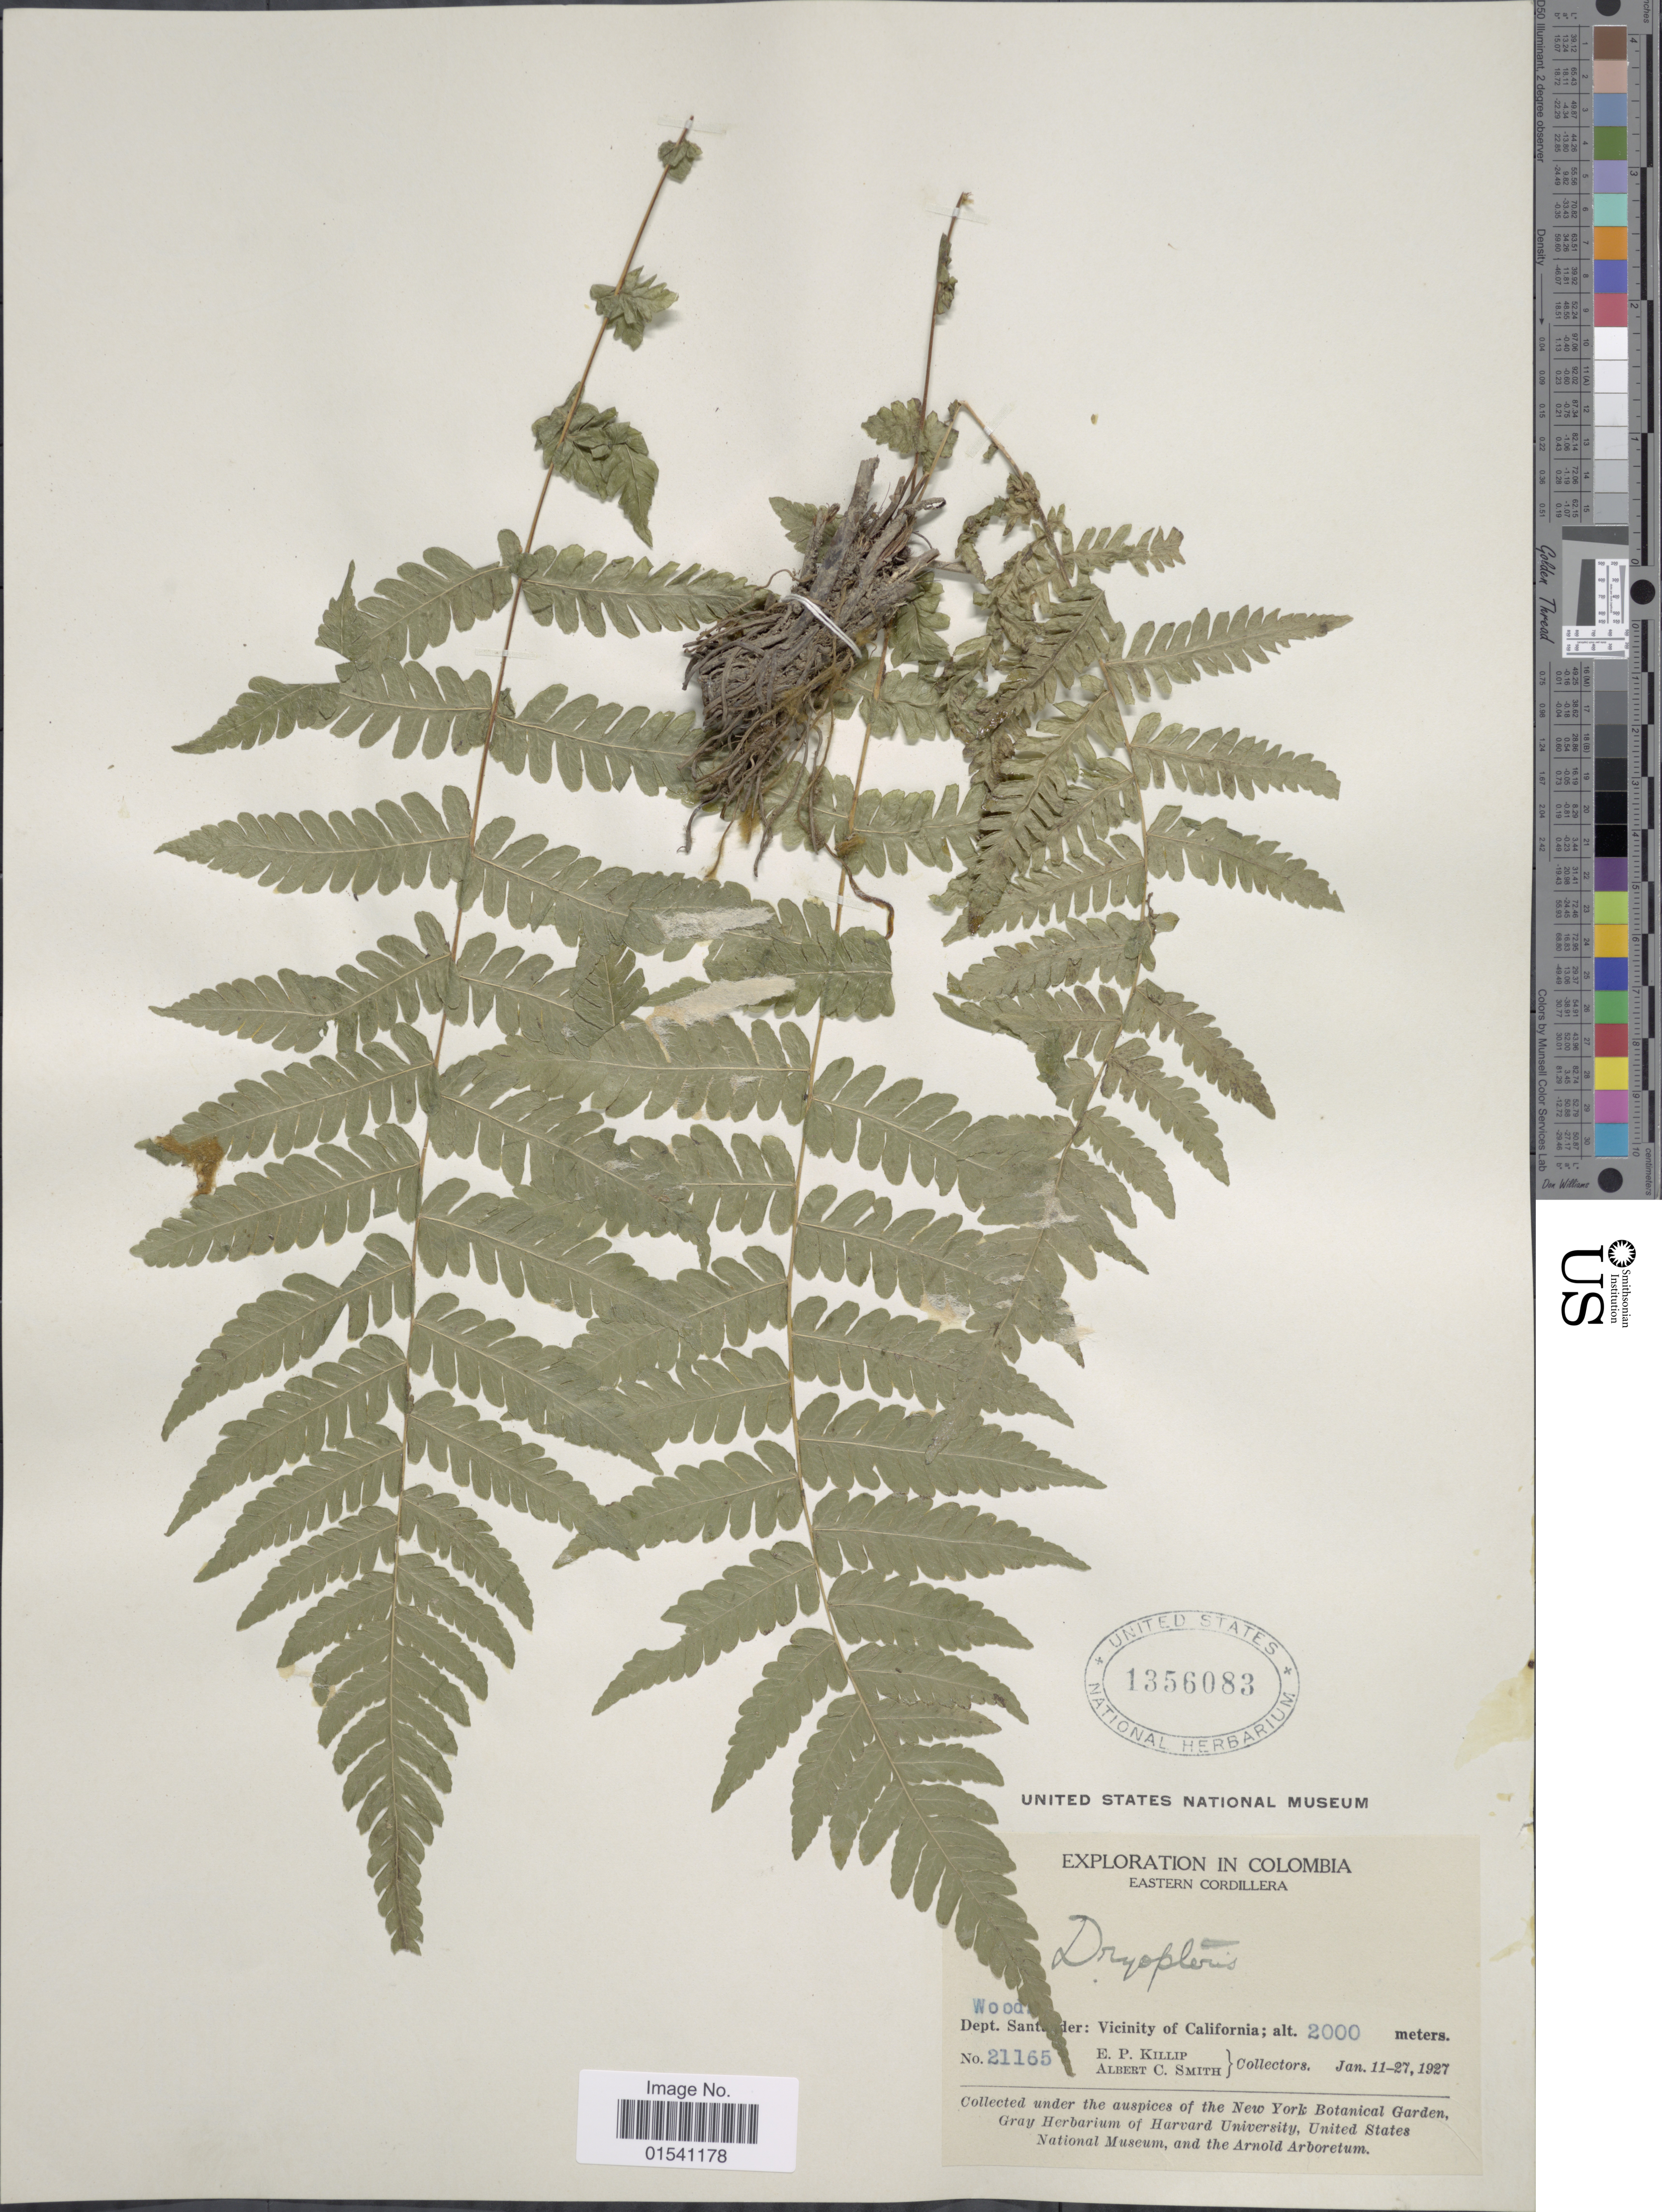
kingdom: Plantae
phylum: Tracheophyta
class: Polypodiopsida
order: Polypodiales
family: Thelypteridaceae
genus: Amauropelta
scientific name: Amauropelta sp.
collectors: E. P. Killip & A. C. Smith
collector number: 21165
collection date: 1927-01-11/1927-01-27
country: Colombia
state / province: Santander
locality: Eastern Cordillera. Dept Santander: Vicinity of California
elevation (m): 2000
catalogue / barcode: US 1356083